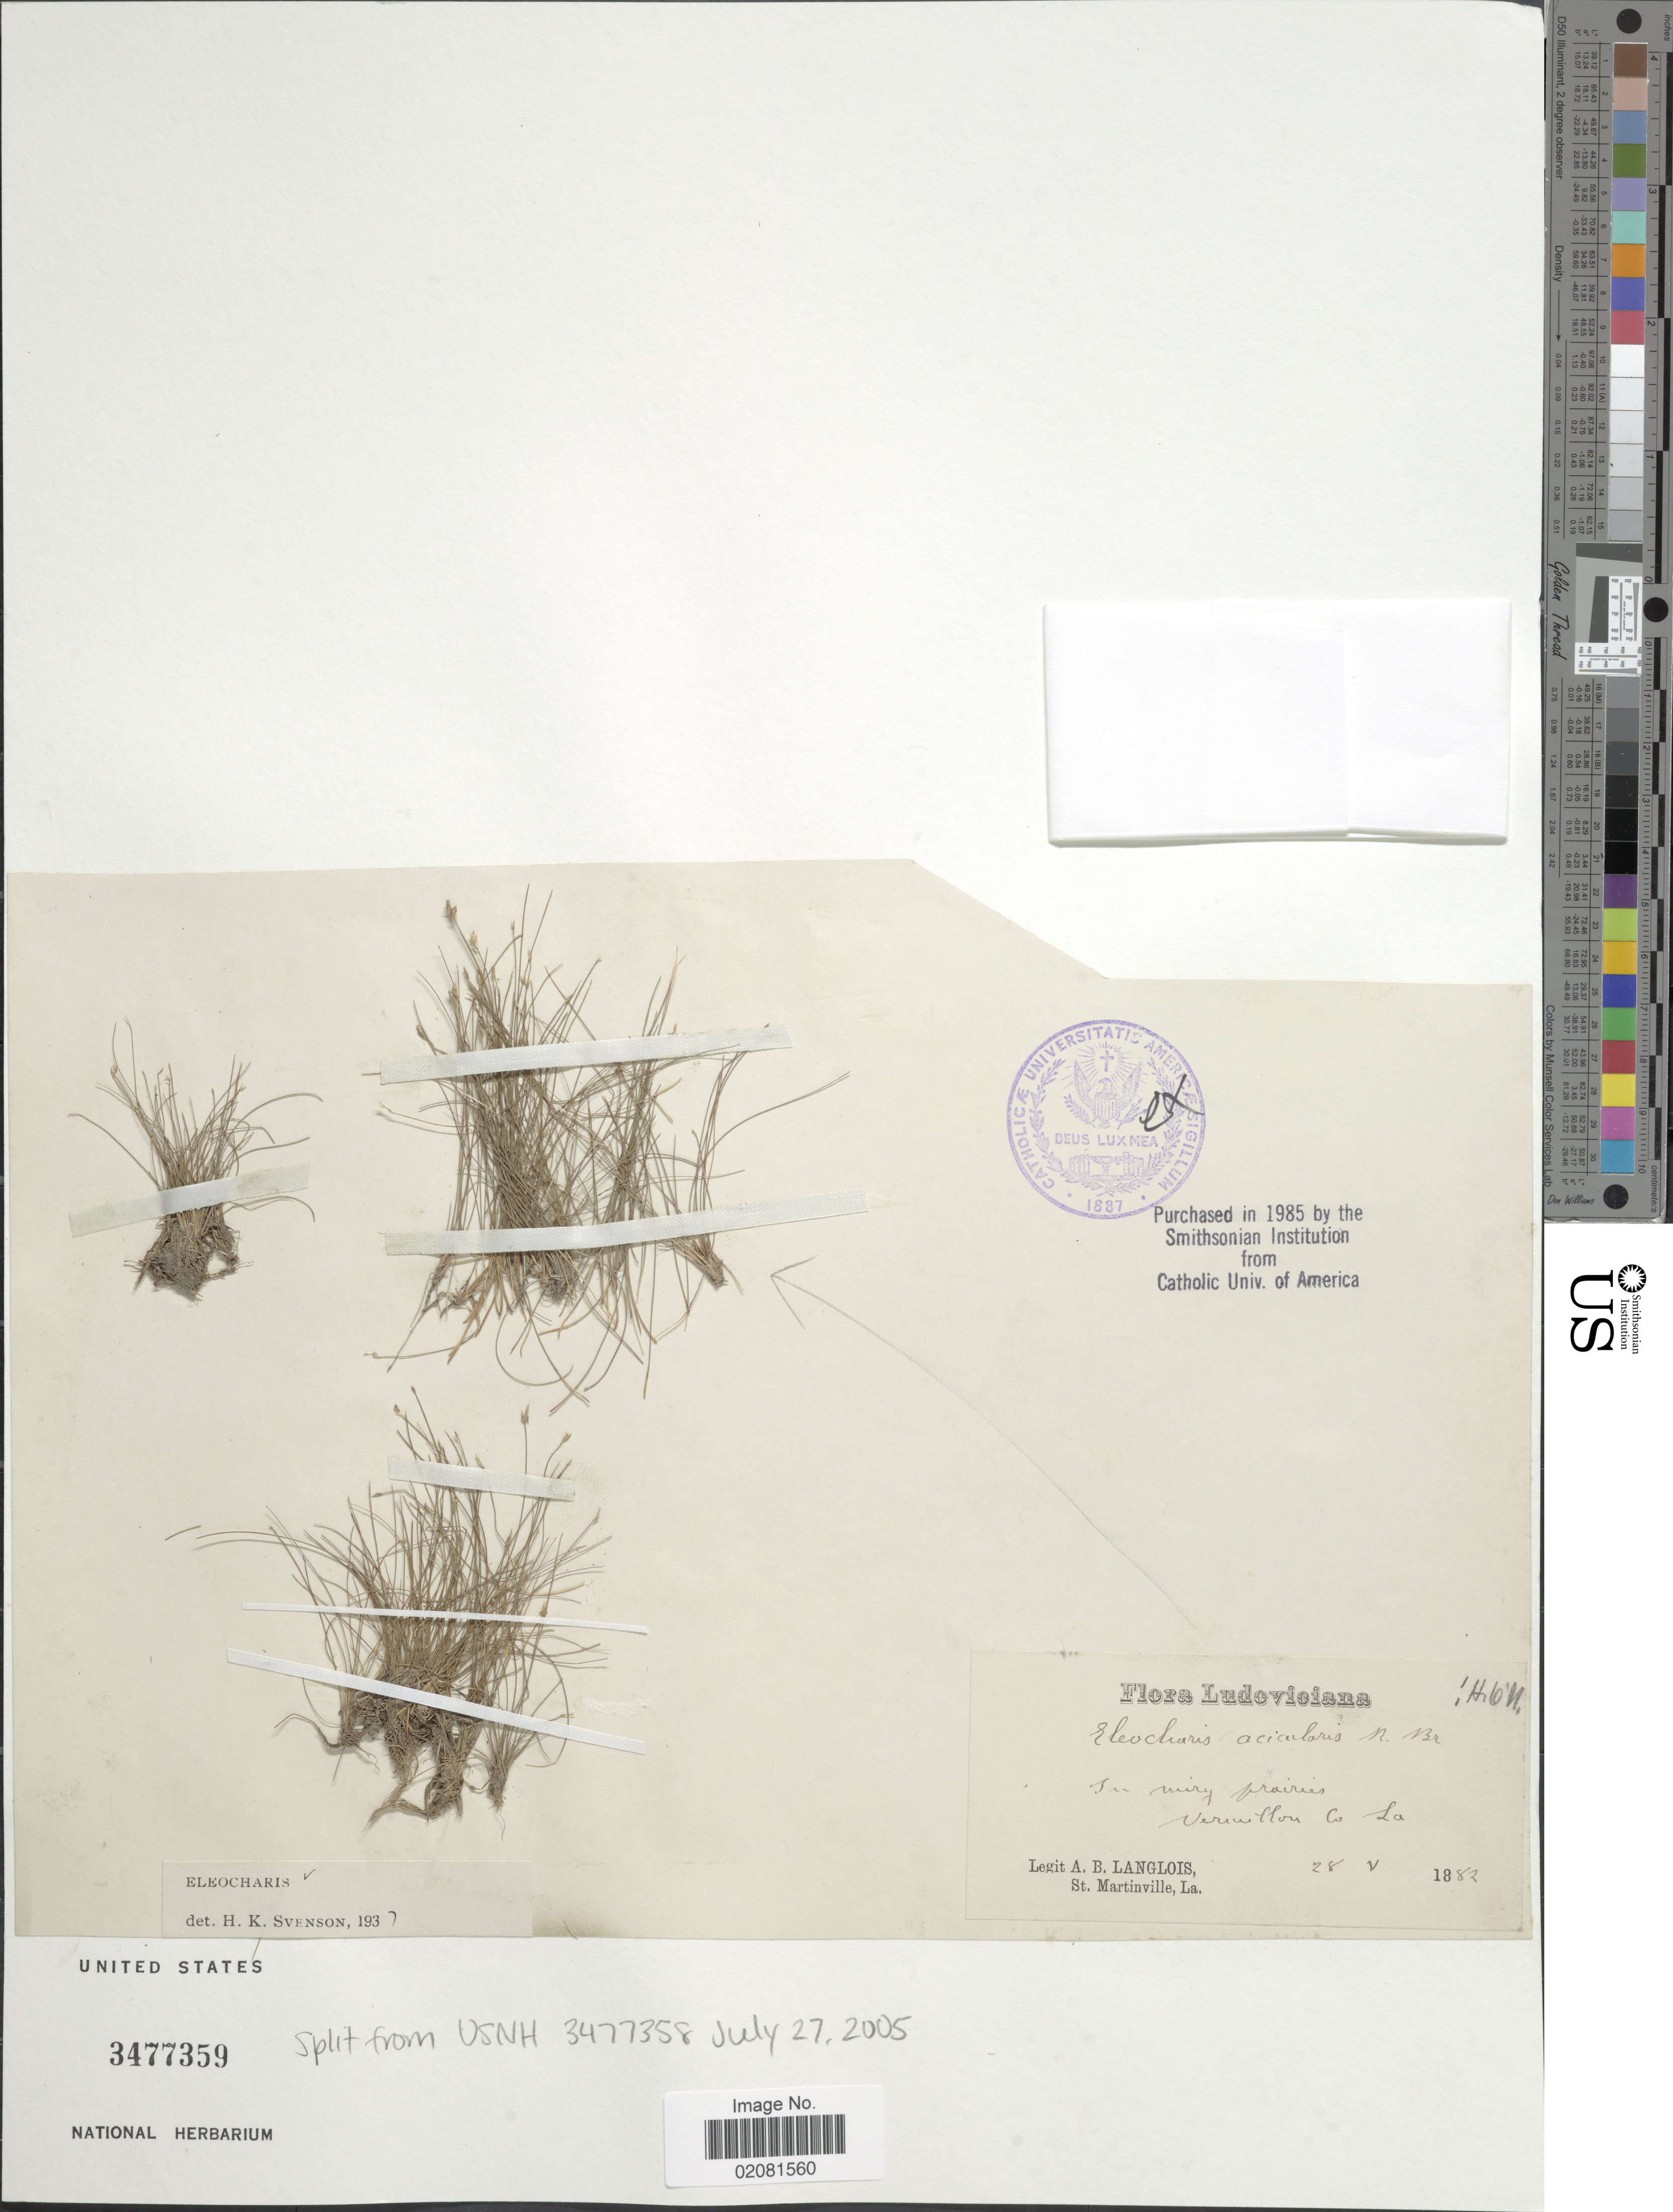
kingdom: Plantae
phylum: Tracheophyta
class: Liliopsida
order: Poales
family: Cyperaceae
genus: Eleocharis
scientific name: Eleocharis acicularis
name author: (L.) Roem. & Schult.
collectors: A. Langlois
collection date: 1882-05-28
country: United States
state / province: Louisiana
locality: Vermillon Co. La.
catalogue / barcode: US 3477359